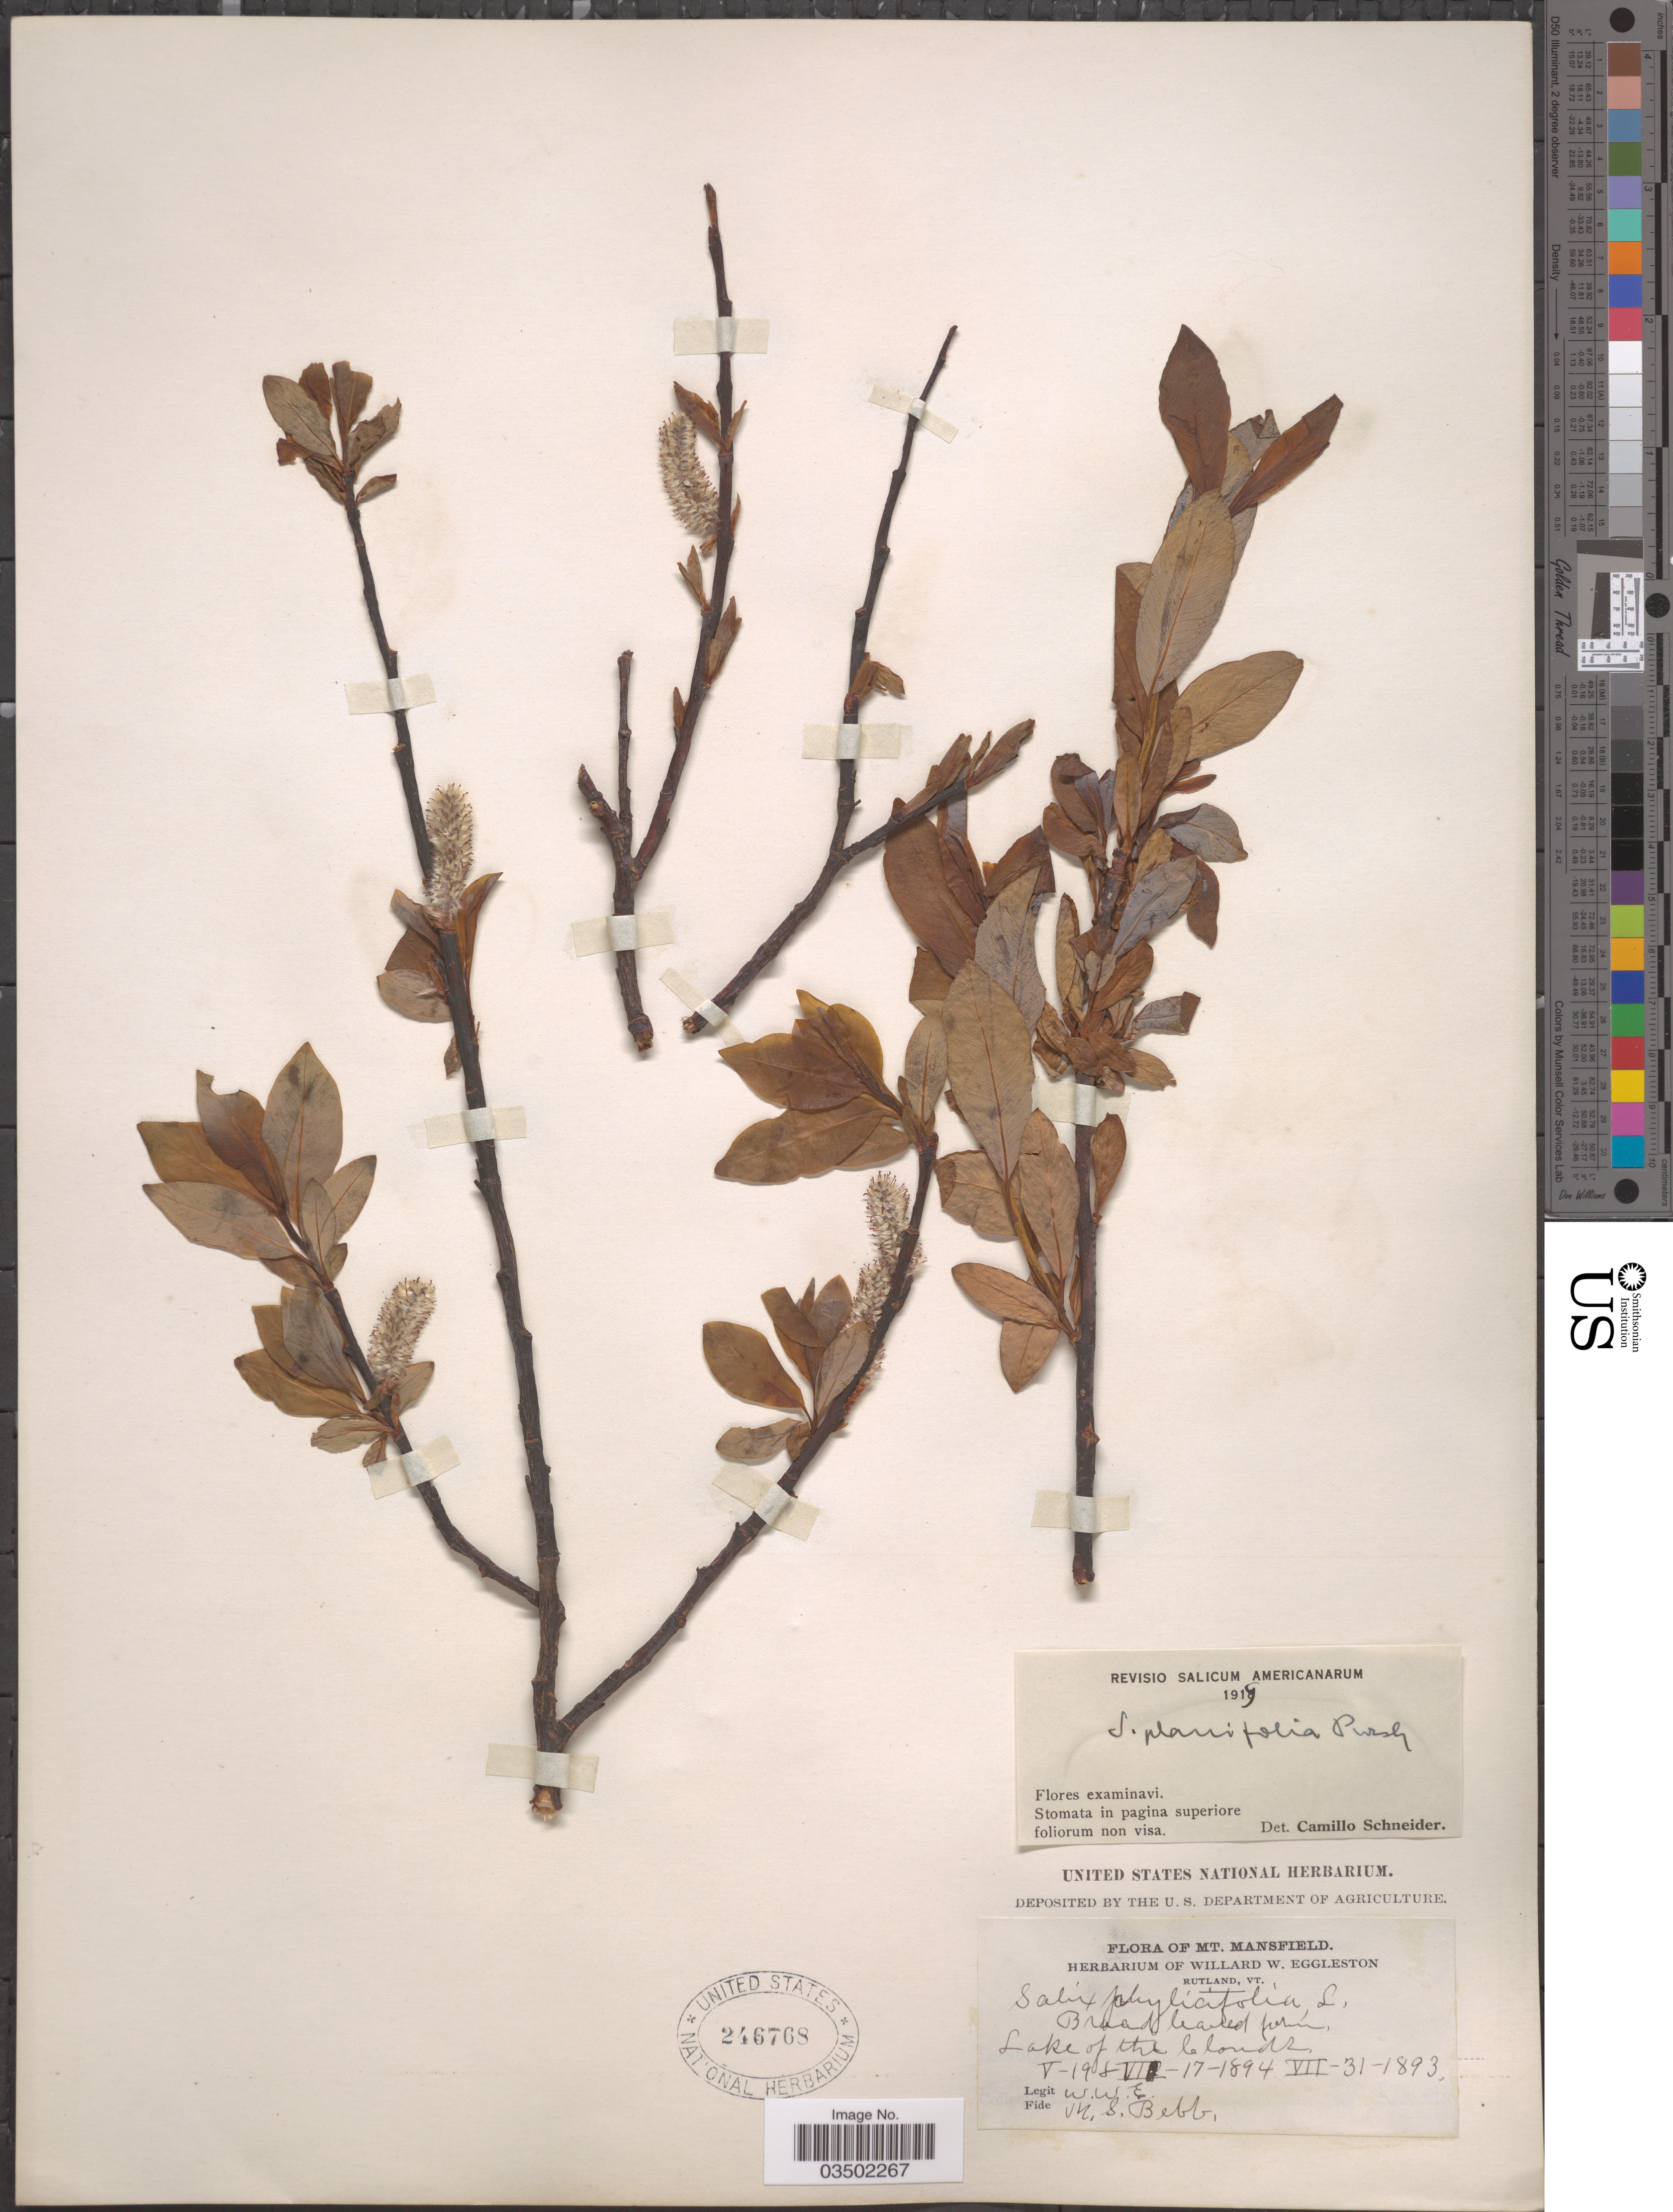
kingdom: Plantae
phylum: Tracheophyta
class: Magnoliopsida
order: Malpighiales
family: Salicaceae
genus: Salix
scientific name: Salix planifolia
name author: Pursh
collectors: W. W. Eggleston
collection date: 1893-07-31/1894-06-17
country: United States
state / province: Vermont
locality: Mt. Mansfield. Lake of the Clouds.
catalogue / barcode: US 246768